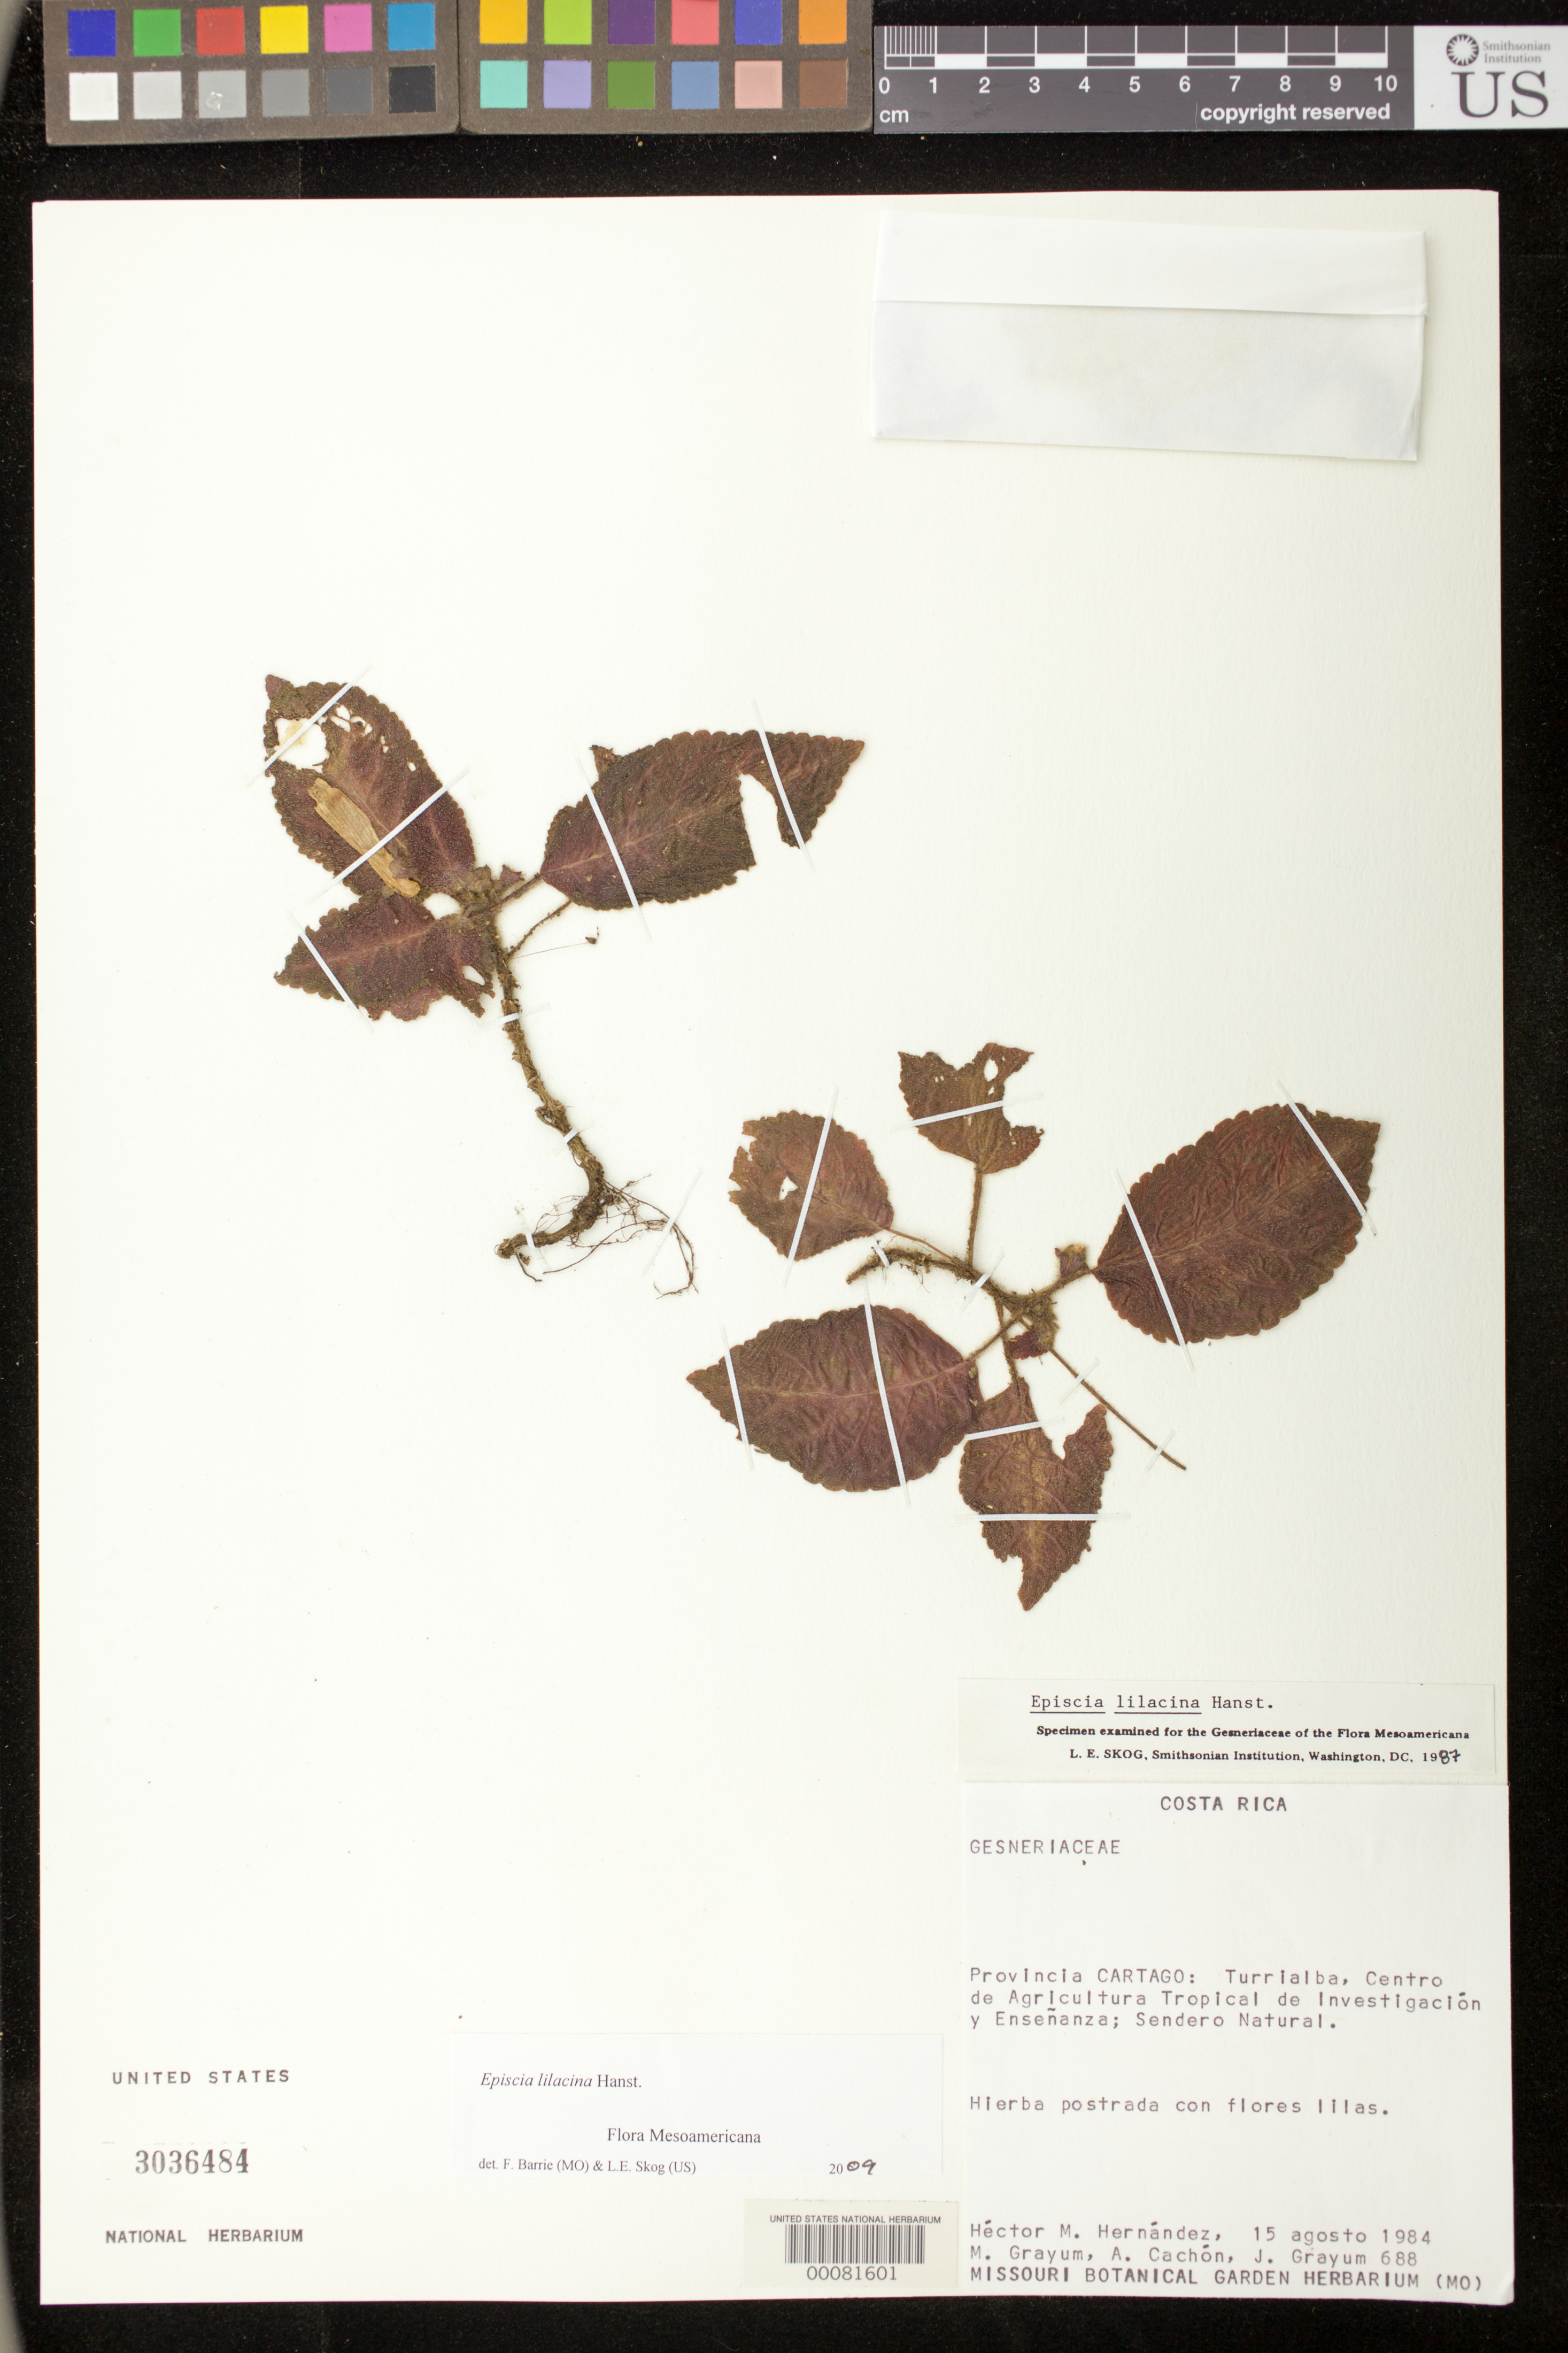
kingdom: Plantae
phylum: Tracheophyta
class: Magnoliopsida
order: Lamiales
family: Gesneriaceae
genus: Episcia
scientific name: Episcia lilacina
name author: Hanst.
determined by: Skog, Laurence E.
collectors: H. Hernández G., M. H. Grayum, A. Cachón & J. Grayum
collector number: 688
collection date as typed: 15 Aug 1984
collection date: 1984-08-15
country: Costa Rica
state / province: Cartago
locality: Turrialba, Centro de Agricultura Tropical de Investigación and Enseñanza, Sendero Natural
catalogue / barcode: US 3036484